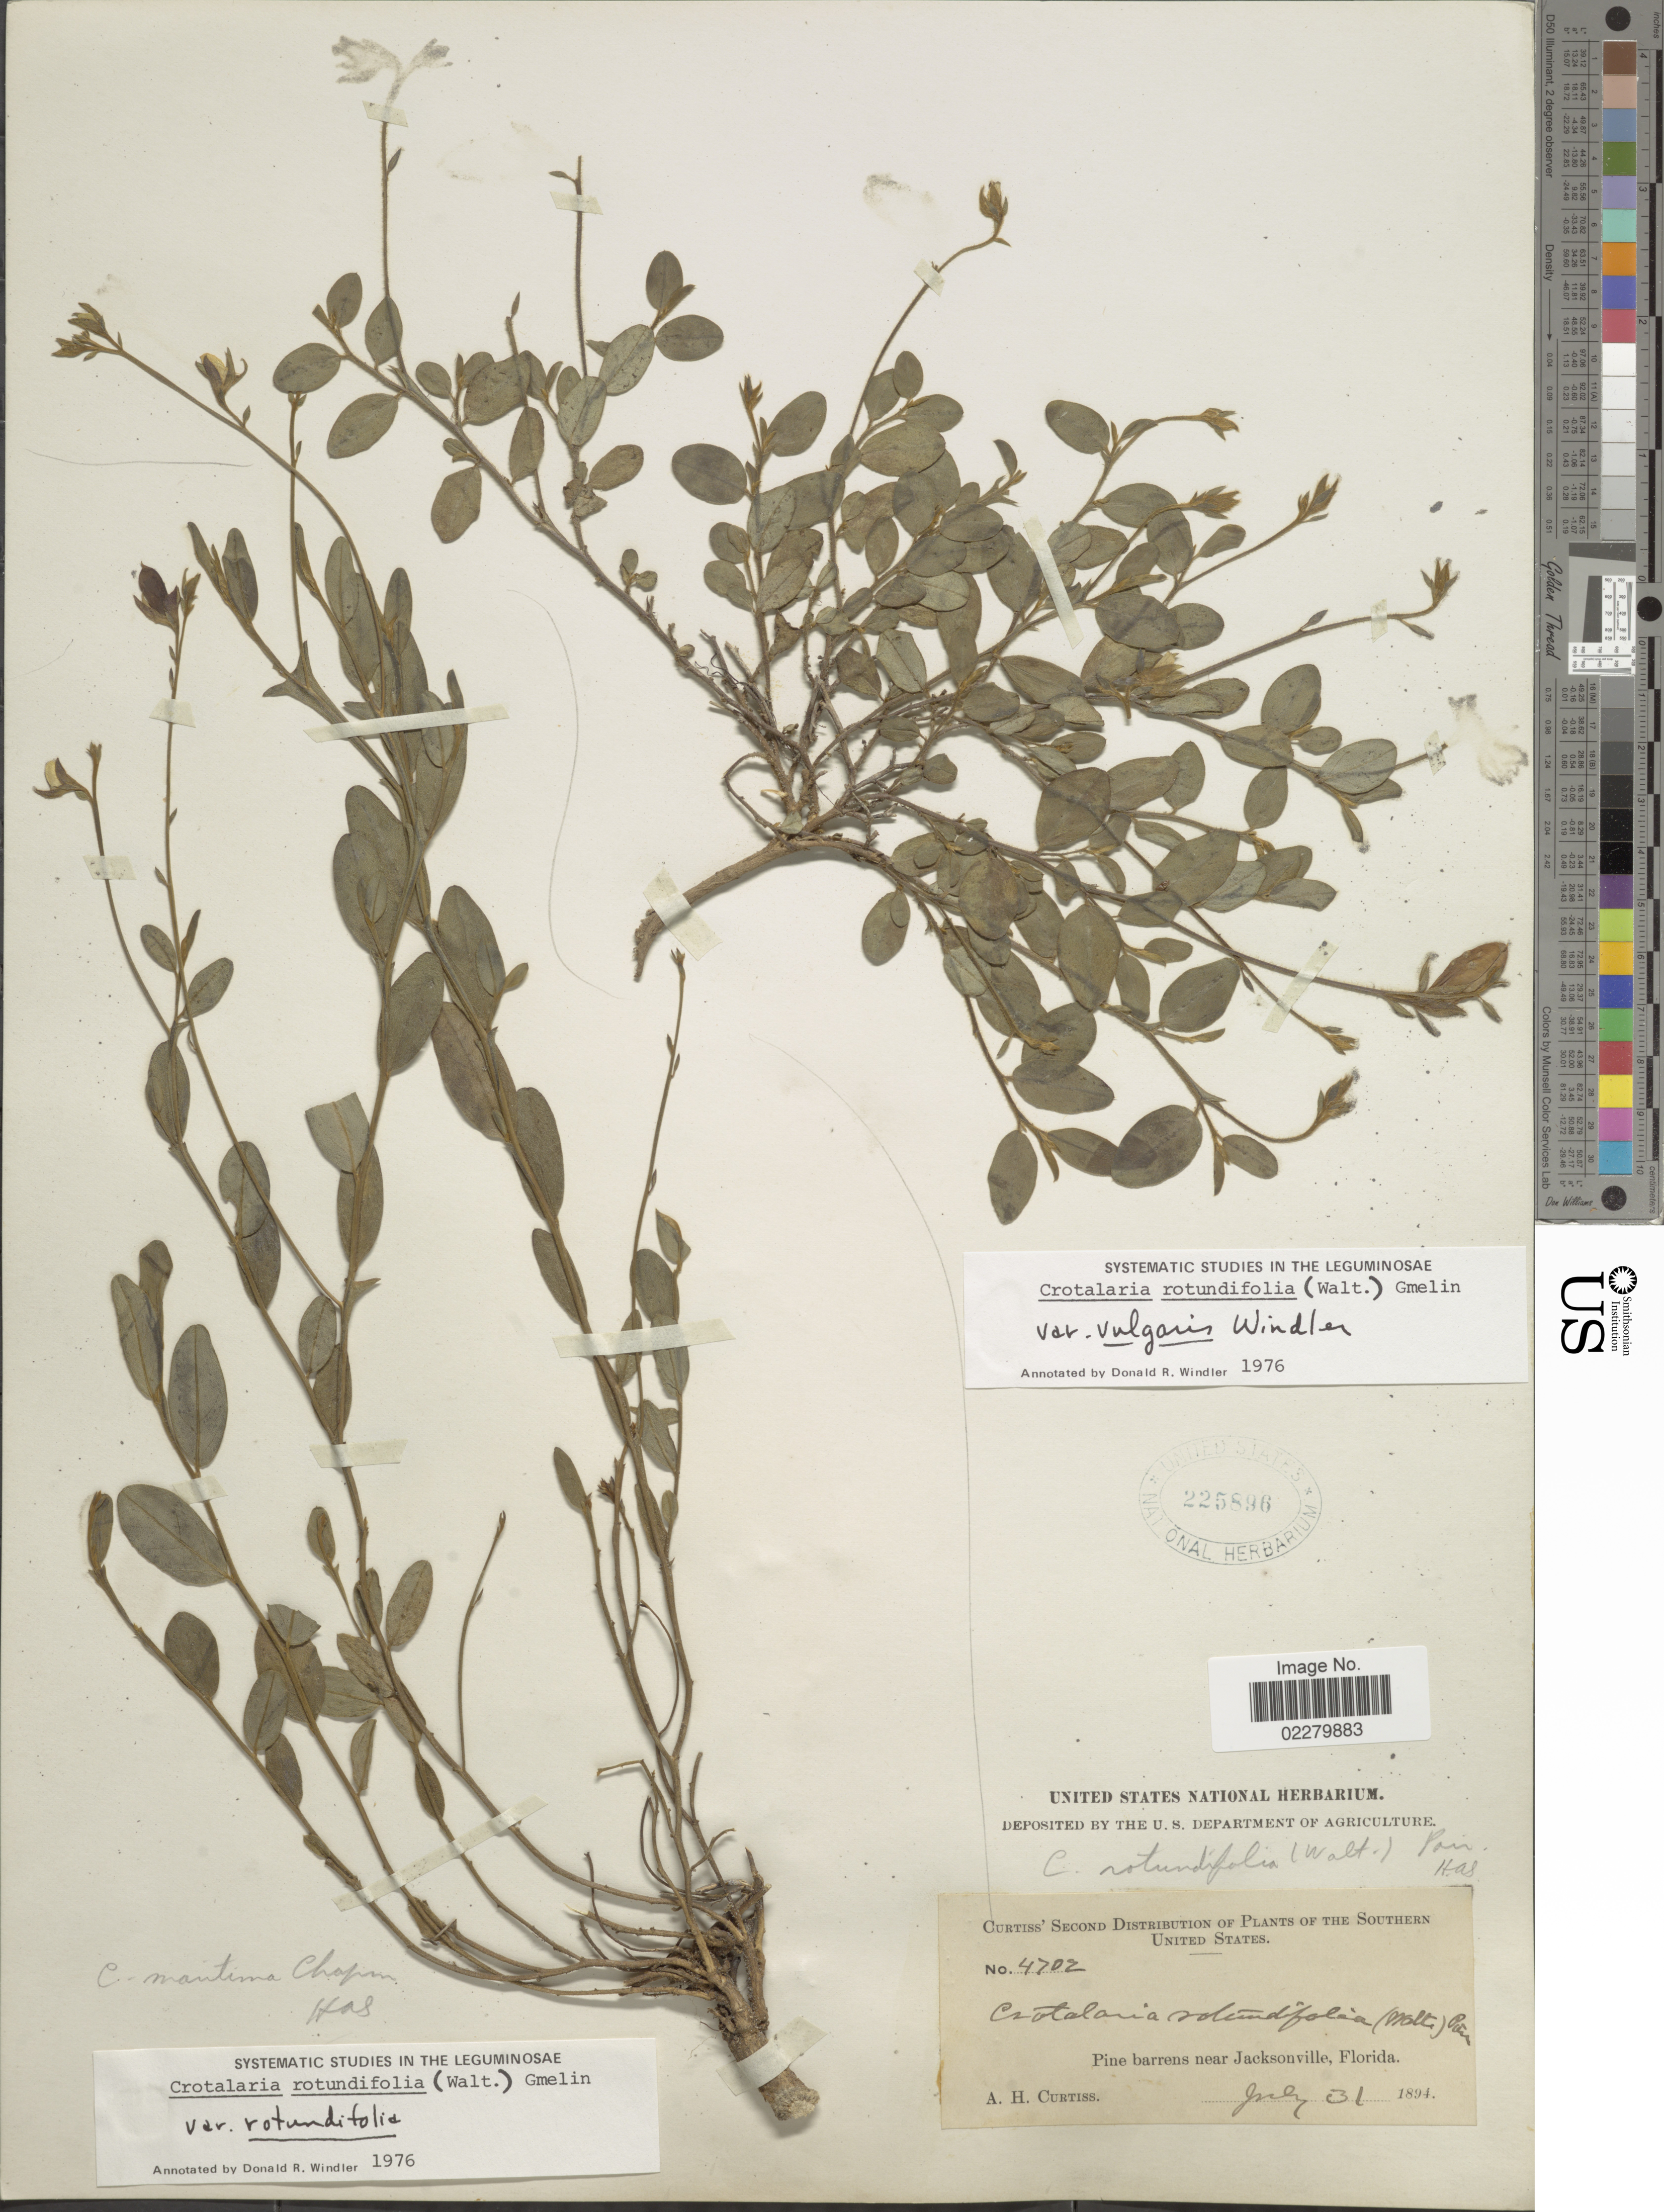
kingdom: Plantae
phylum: Tracheophyta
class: Magnoliopsida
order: Fabales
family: Fabaceae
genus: Crotalaria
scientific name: Crotalaria rotundifolia var. vulgaris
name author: Windler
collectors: A. H. Curtiss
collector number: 4702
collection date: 1894-07-31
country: United States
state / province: Florida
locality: Pine barrens near Jacksonville, Florida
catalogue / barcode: US 225896